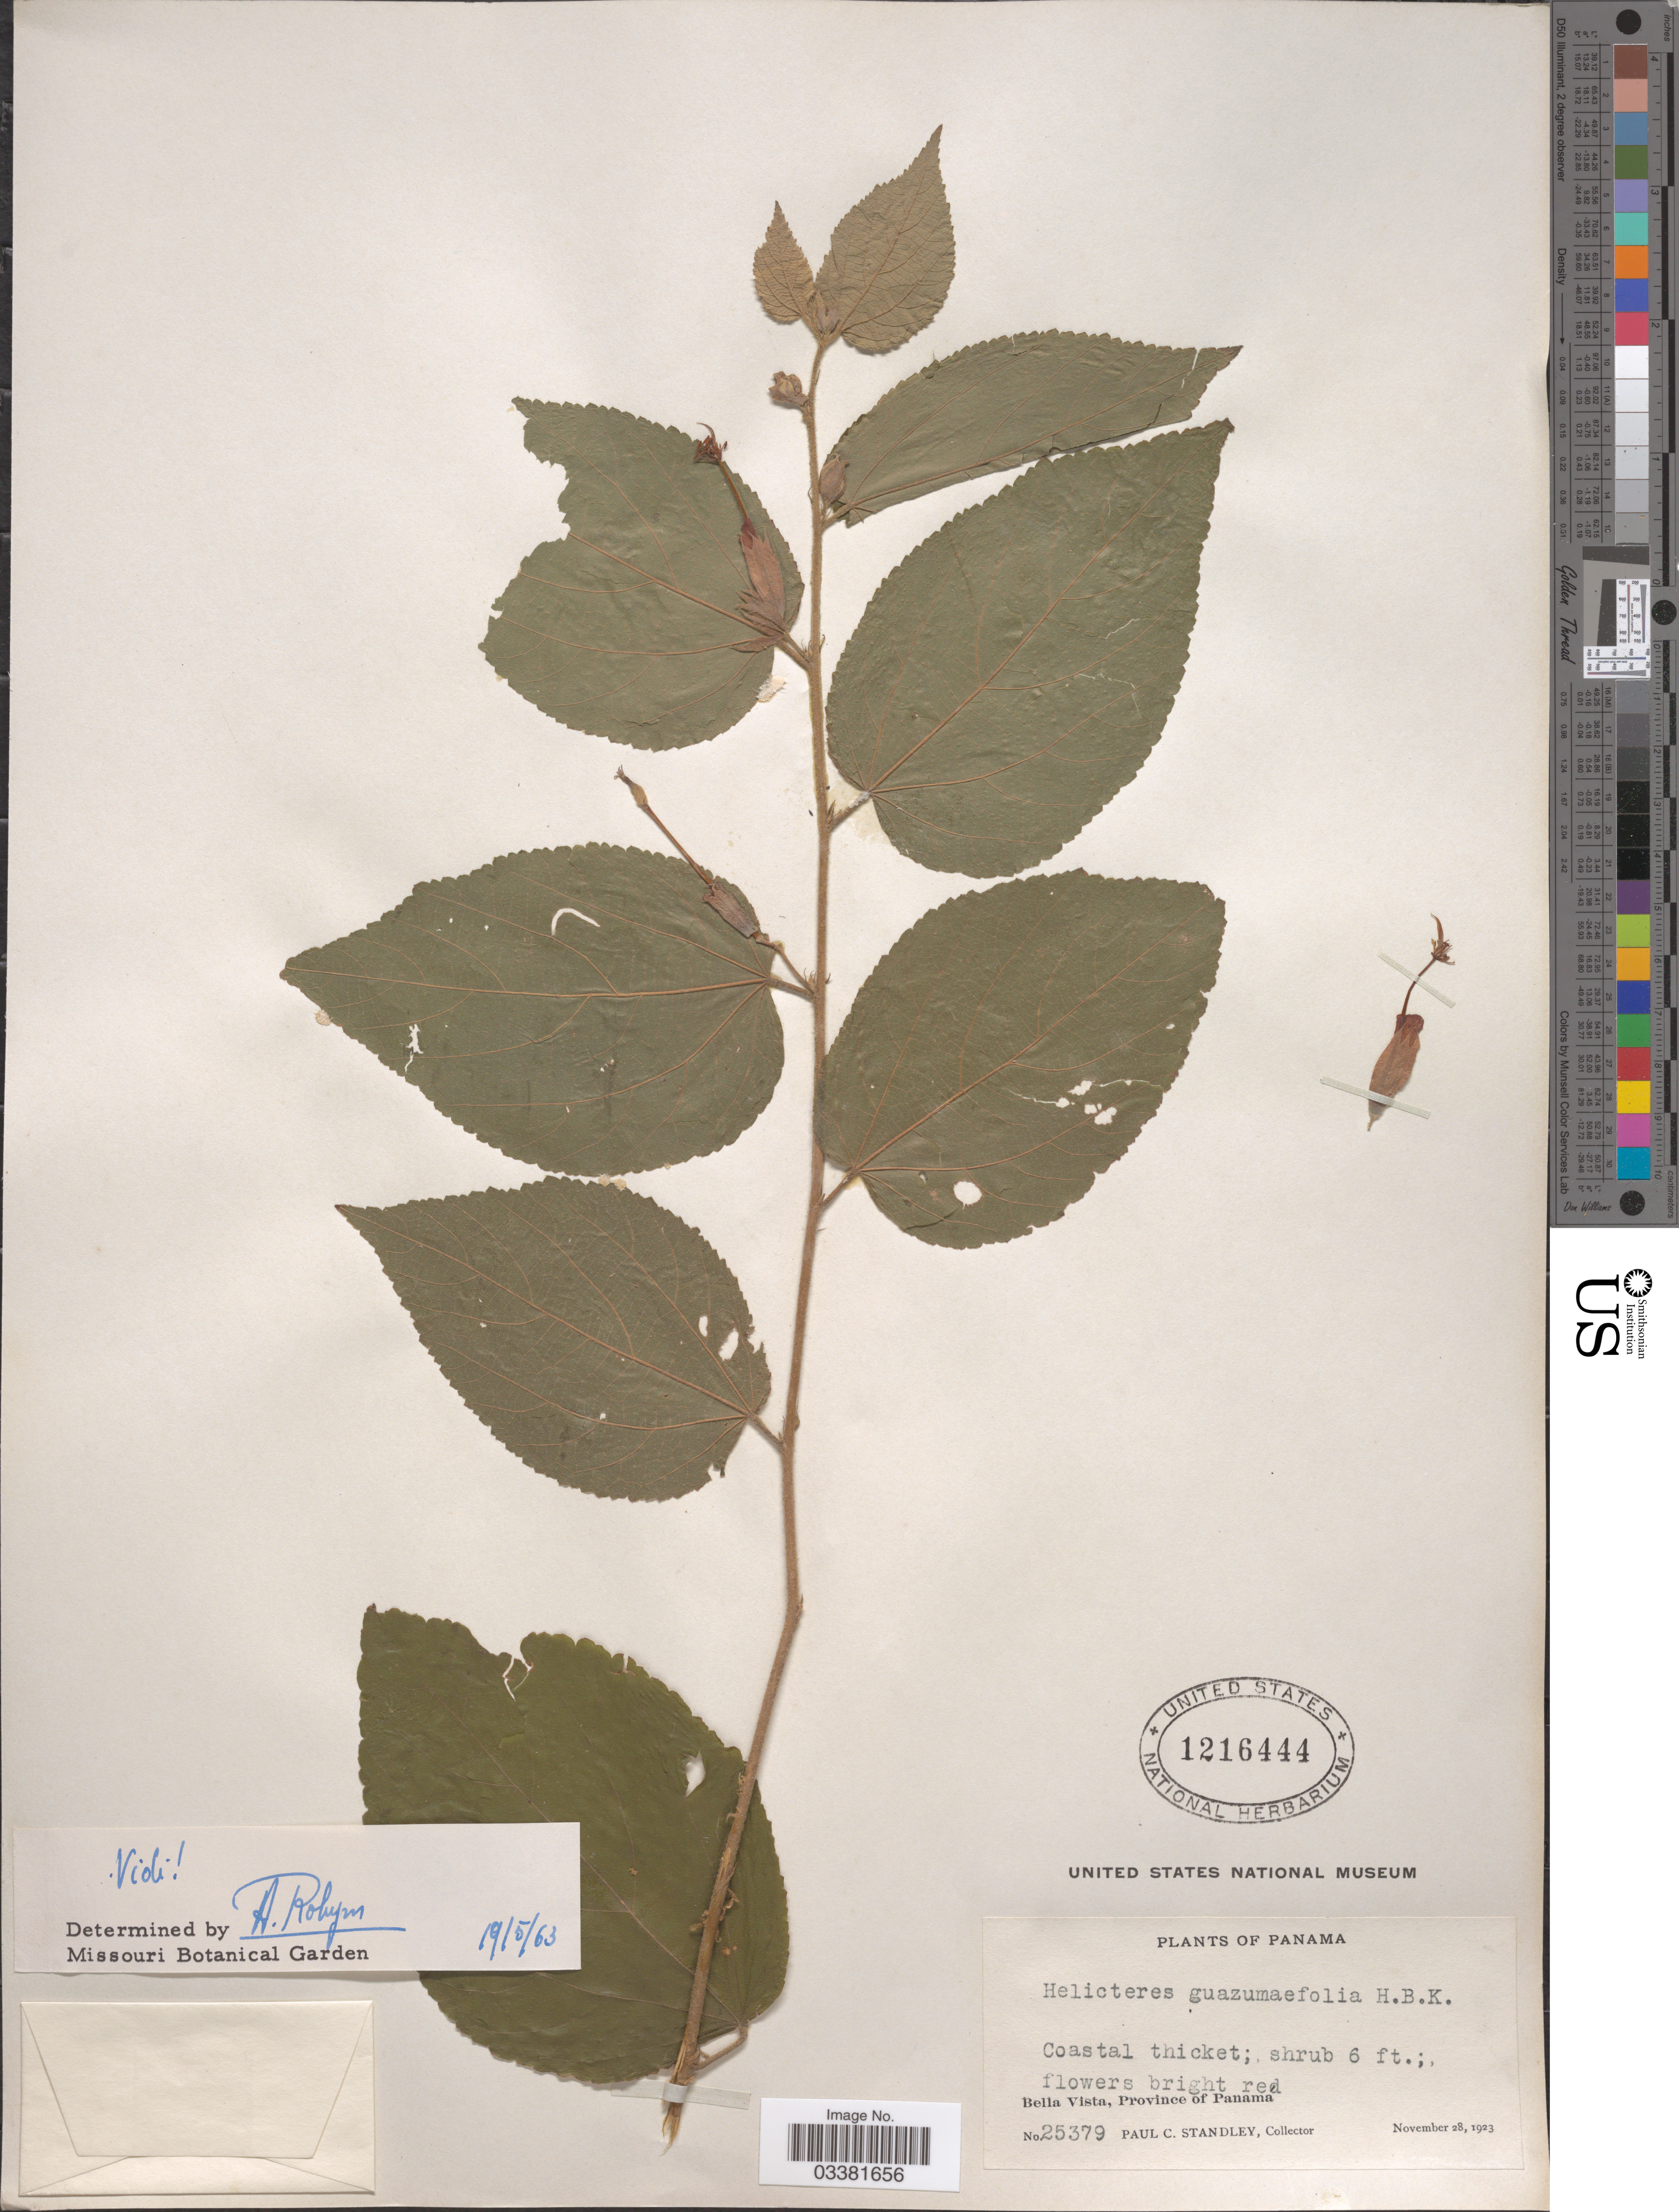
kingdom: Plantae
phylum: Tracheophyta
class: Magnoliopsida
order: Malvales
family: Malvaceae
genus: Helicteres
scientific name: Helicteres guazumifolia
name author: Kunth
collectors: P. C. Standley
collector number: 25379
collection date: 1923-11-28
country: Panama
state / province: Panamá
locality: Bella Vista.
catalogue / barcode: US 1216444